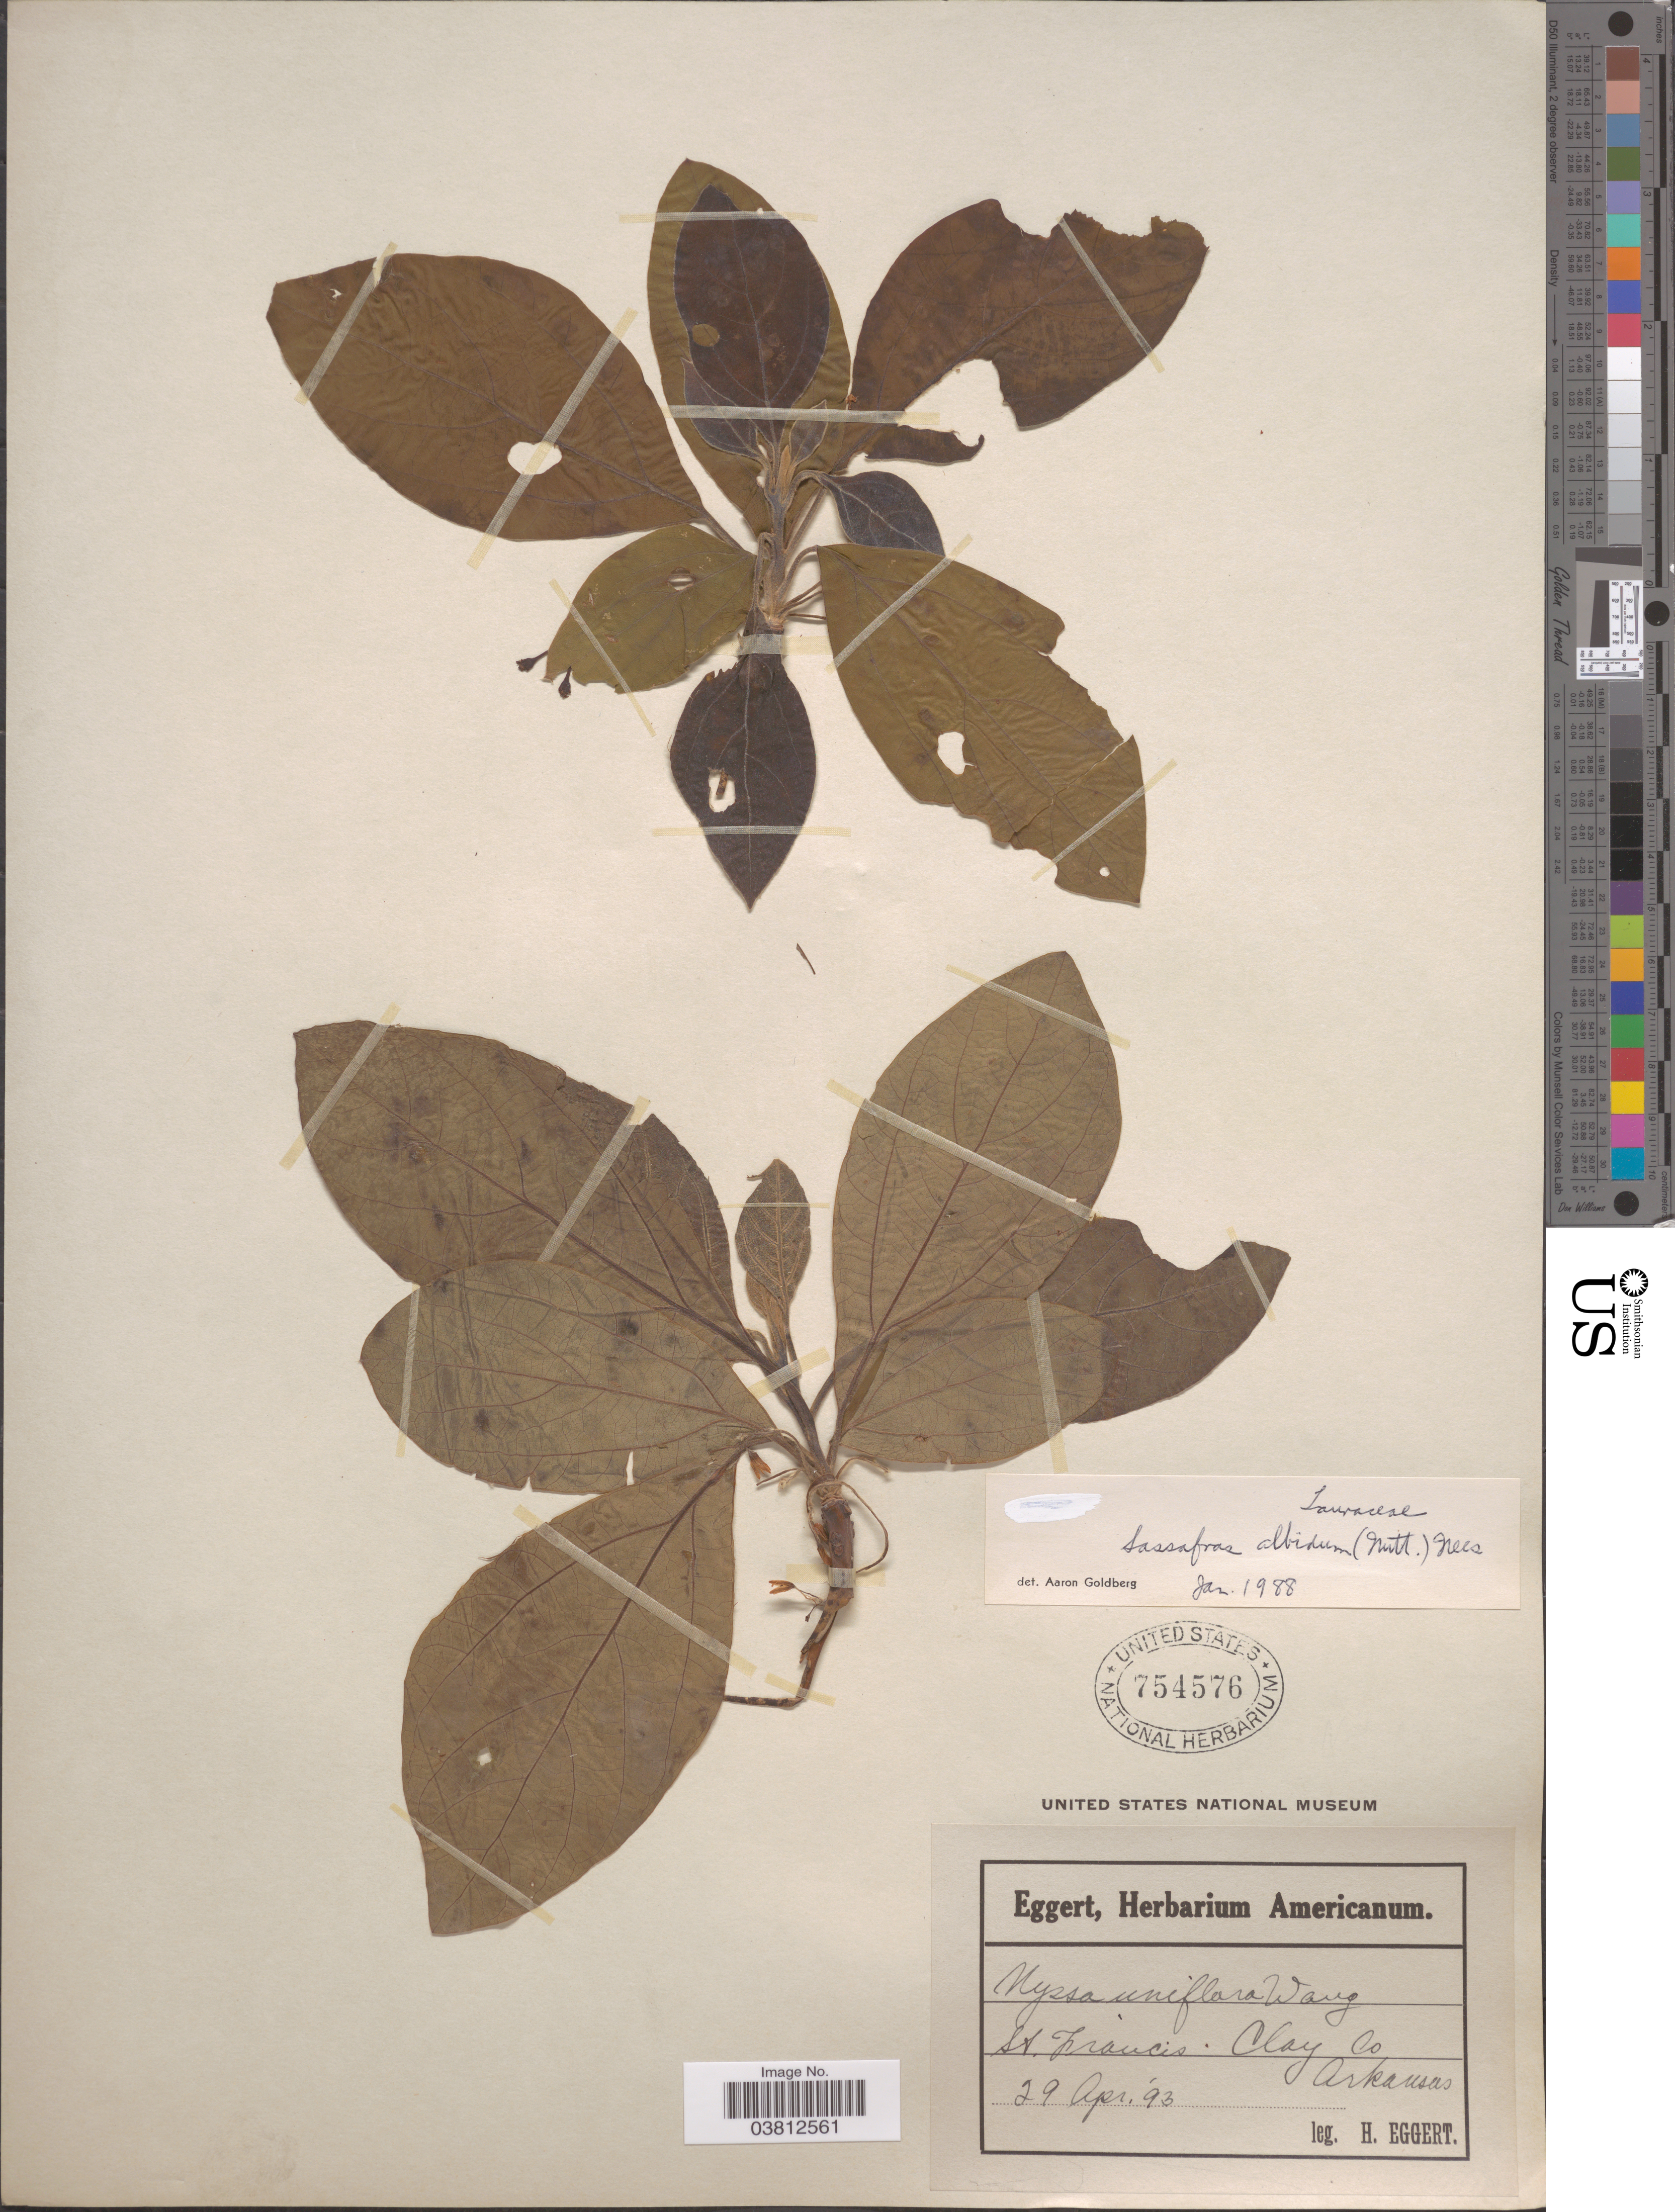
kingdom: Plantae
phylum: Tracheophyta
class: Magnoliopsida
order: Laurales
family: Lauraceae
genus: Sassafras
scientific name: Sassafras albidum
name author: (Nutt.) Nees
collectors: H. Eggert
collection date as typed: Transcribed d/m/y: 29/4/93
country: United States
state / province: Arkansas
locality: St. Francis. Clay Co.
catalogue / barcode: US 754576